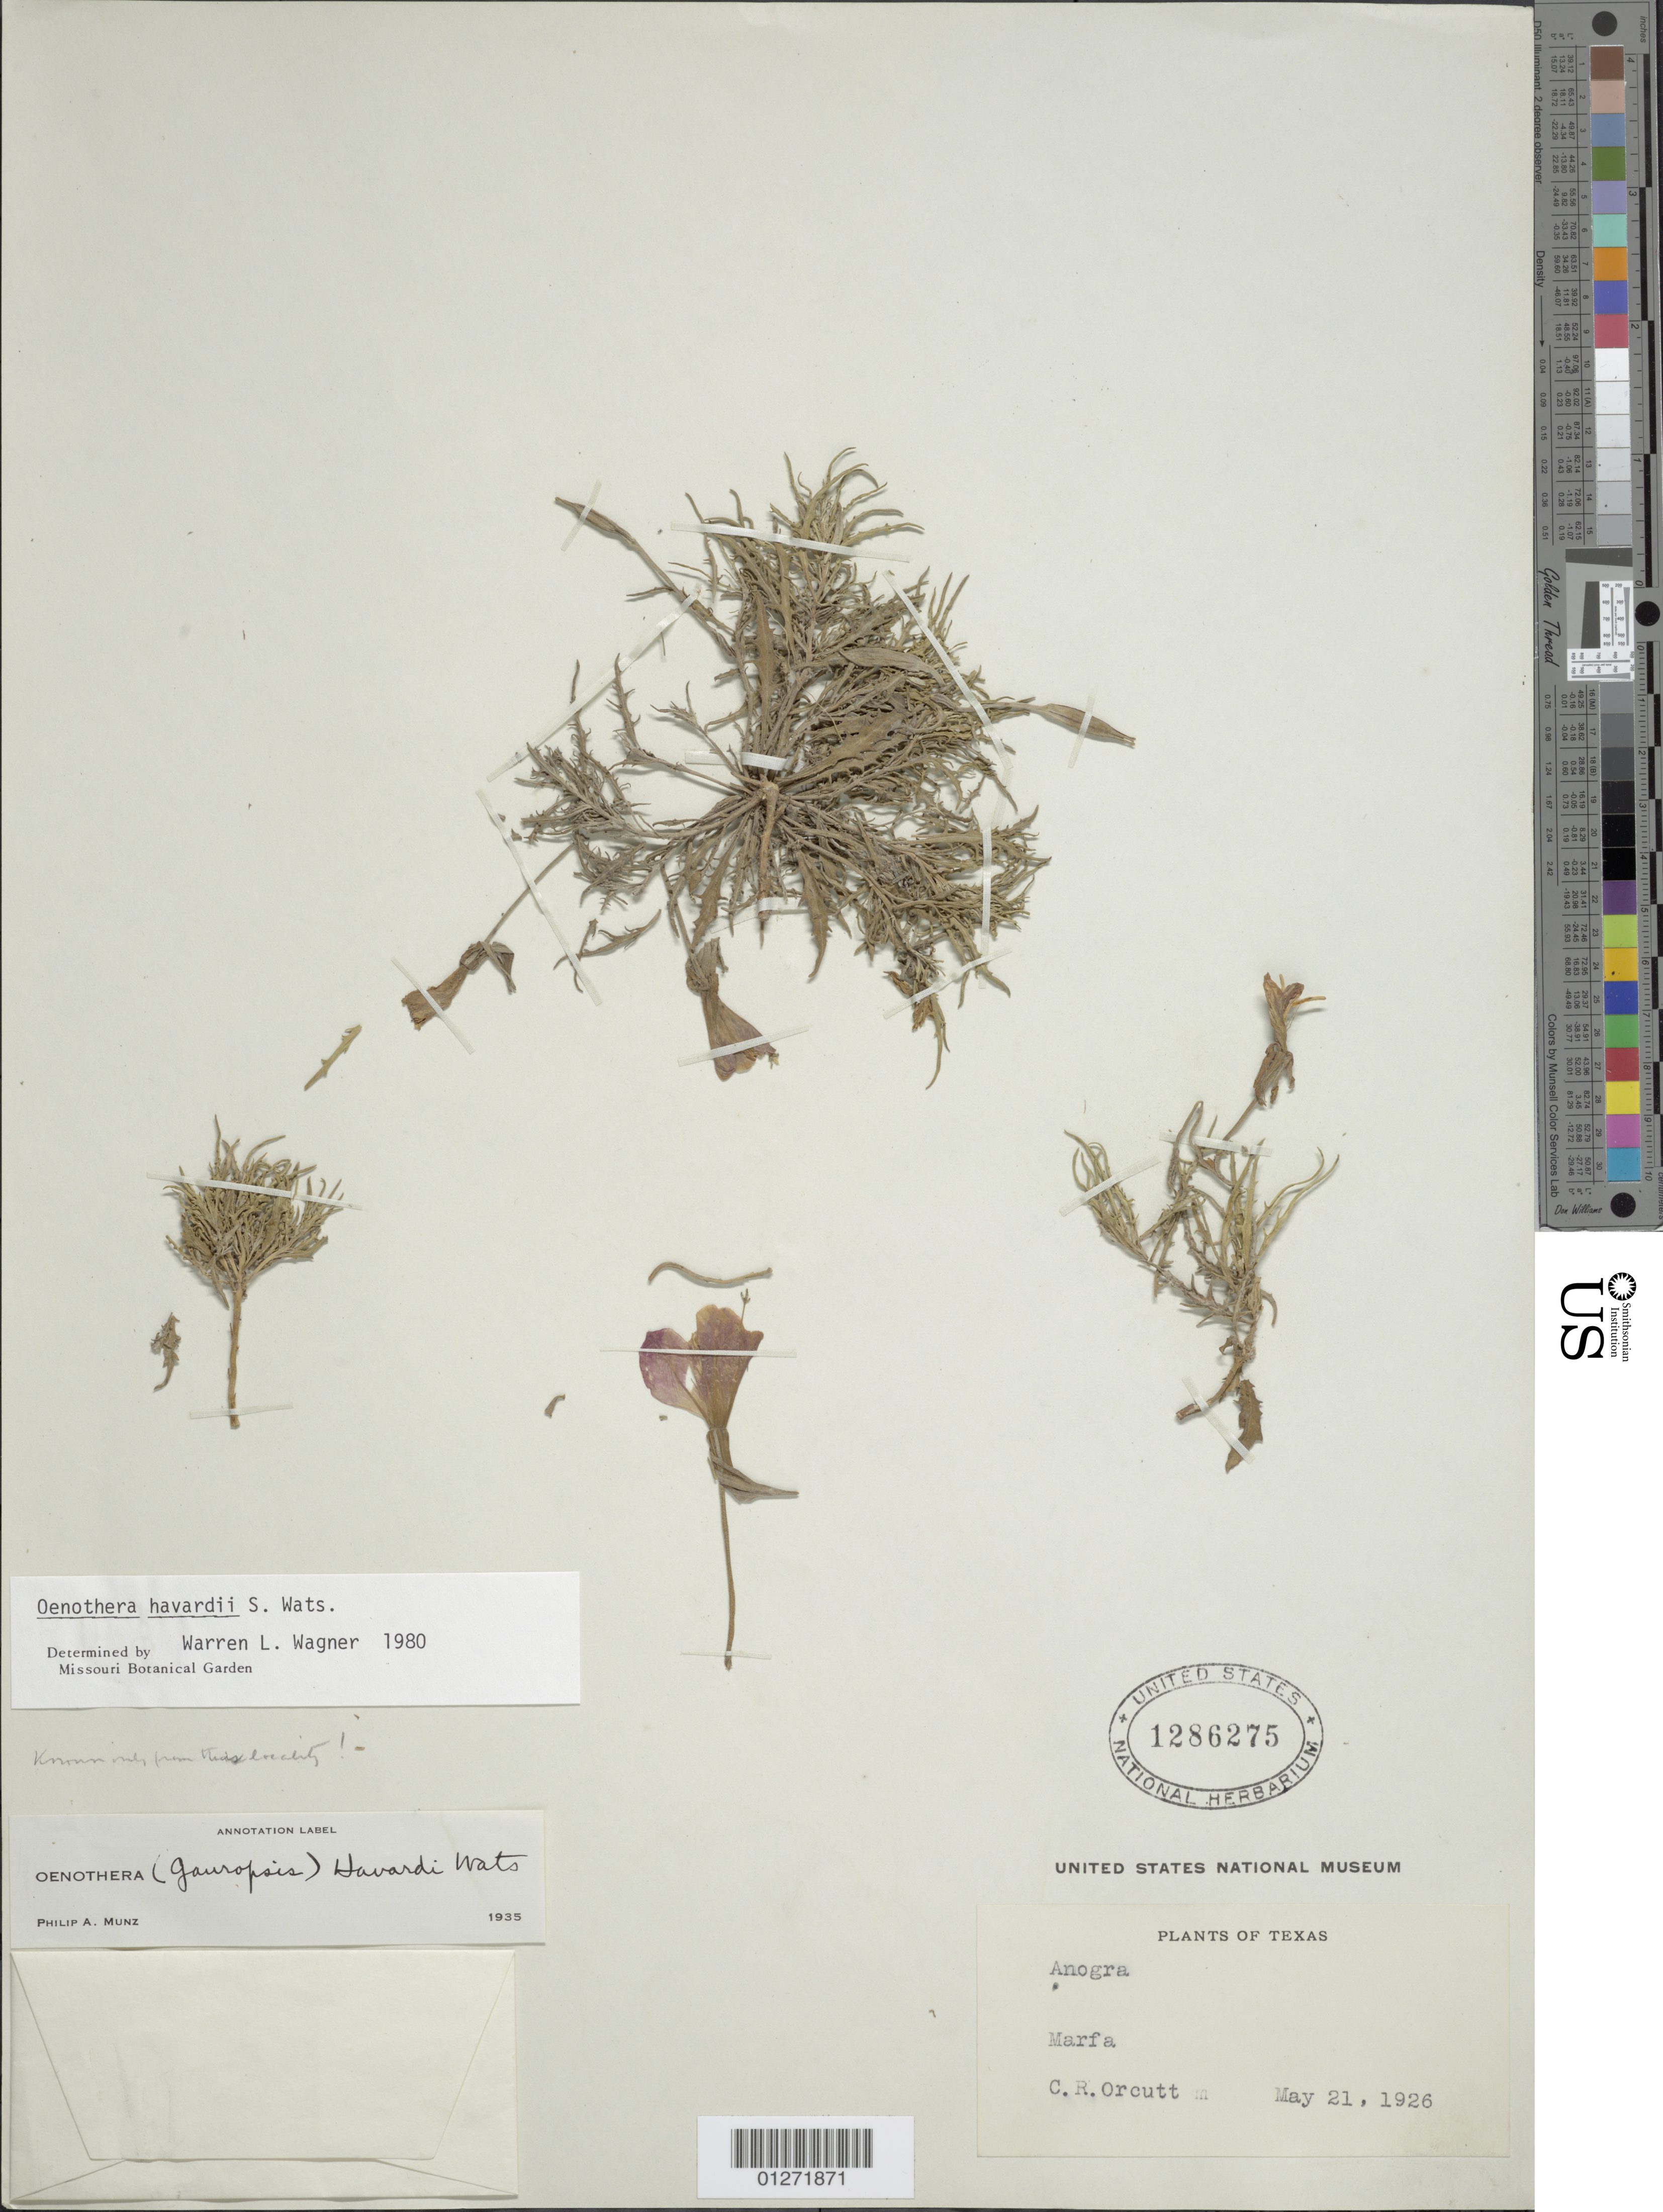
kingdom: Plantae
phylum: Tracheophyta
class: Magnoliopsida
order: Myrtales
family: Onagraceae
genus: Oenothera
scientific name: Oenothera havardii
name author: S. Watson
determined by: Wagner, W. L., (BOT), Smithsonian Institution - National Museum of Natural History (UNITED STATES)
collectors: C. R. Orcutt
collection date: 1926-05-21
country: United States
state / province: Texas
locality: Marfa.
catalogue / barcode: US 1286275